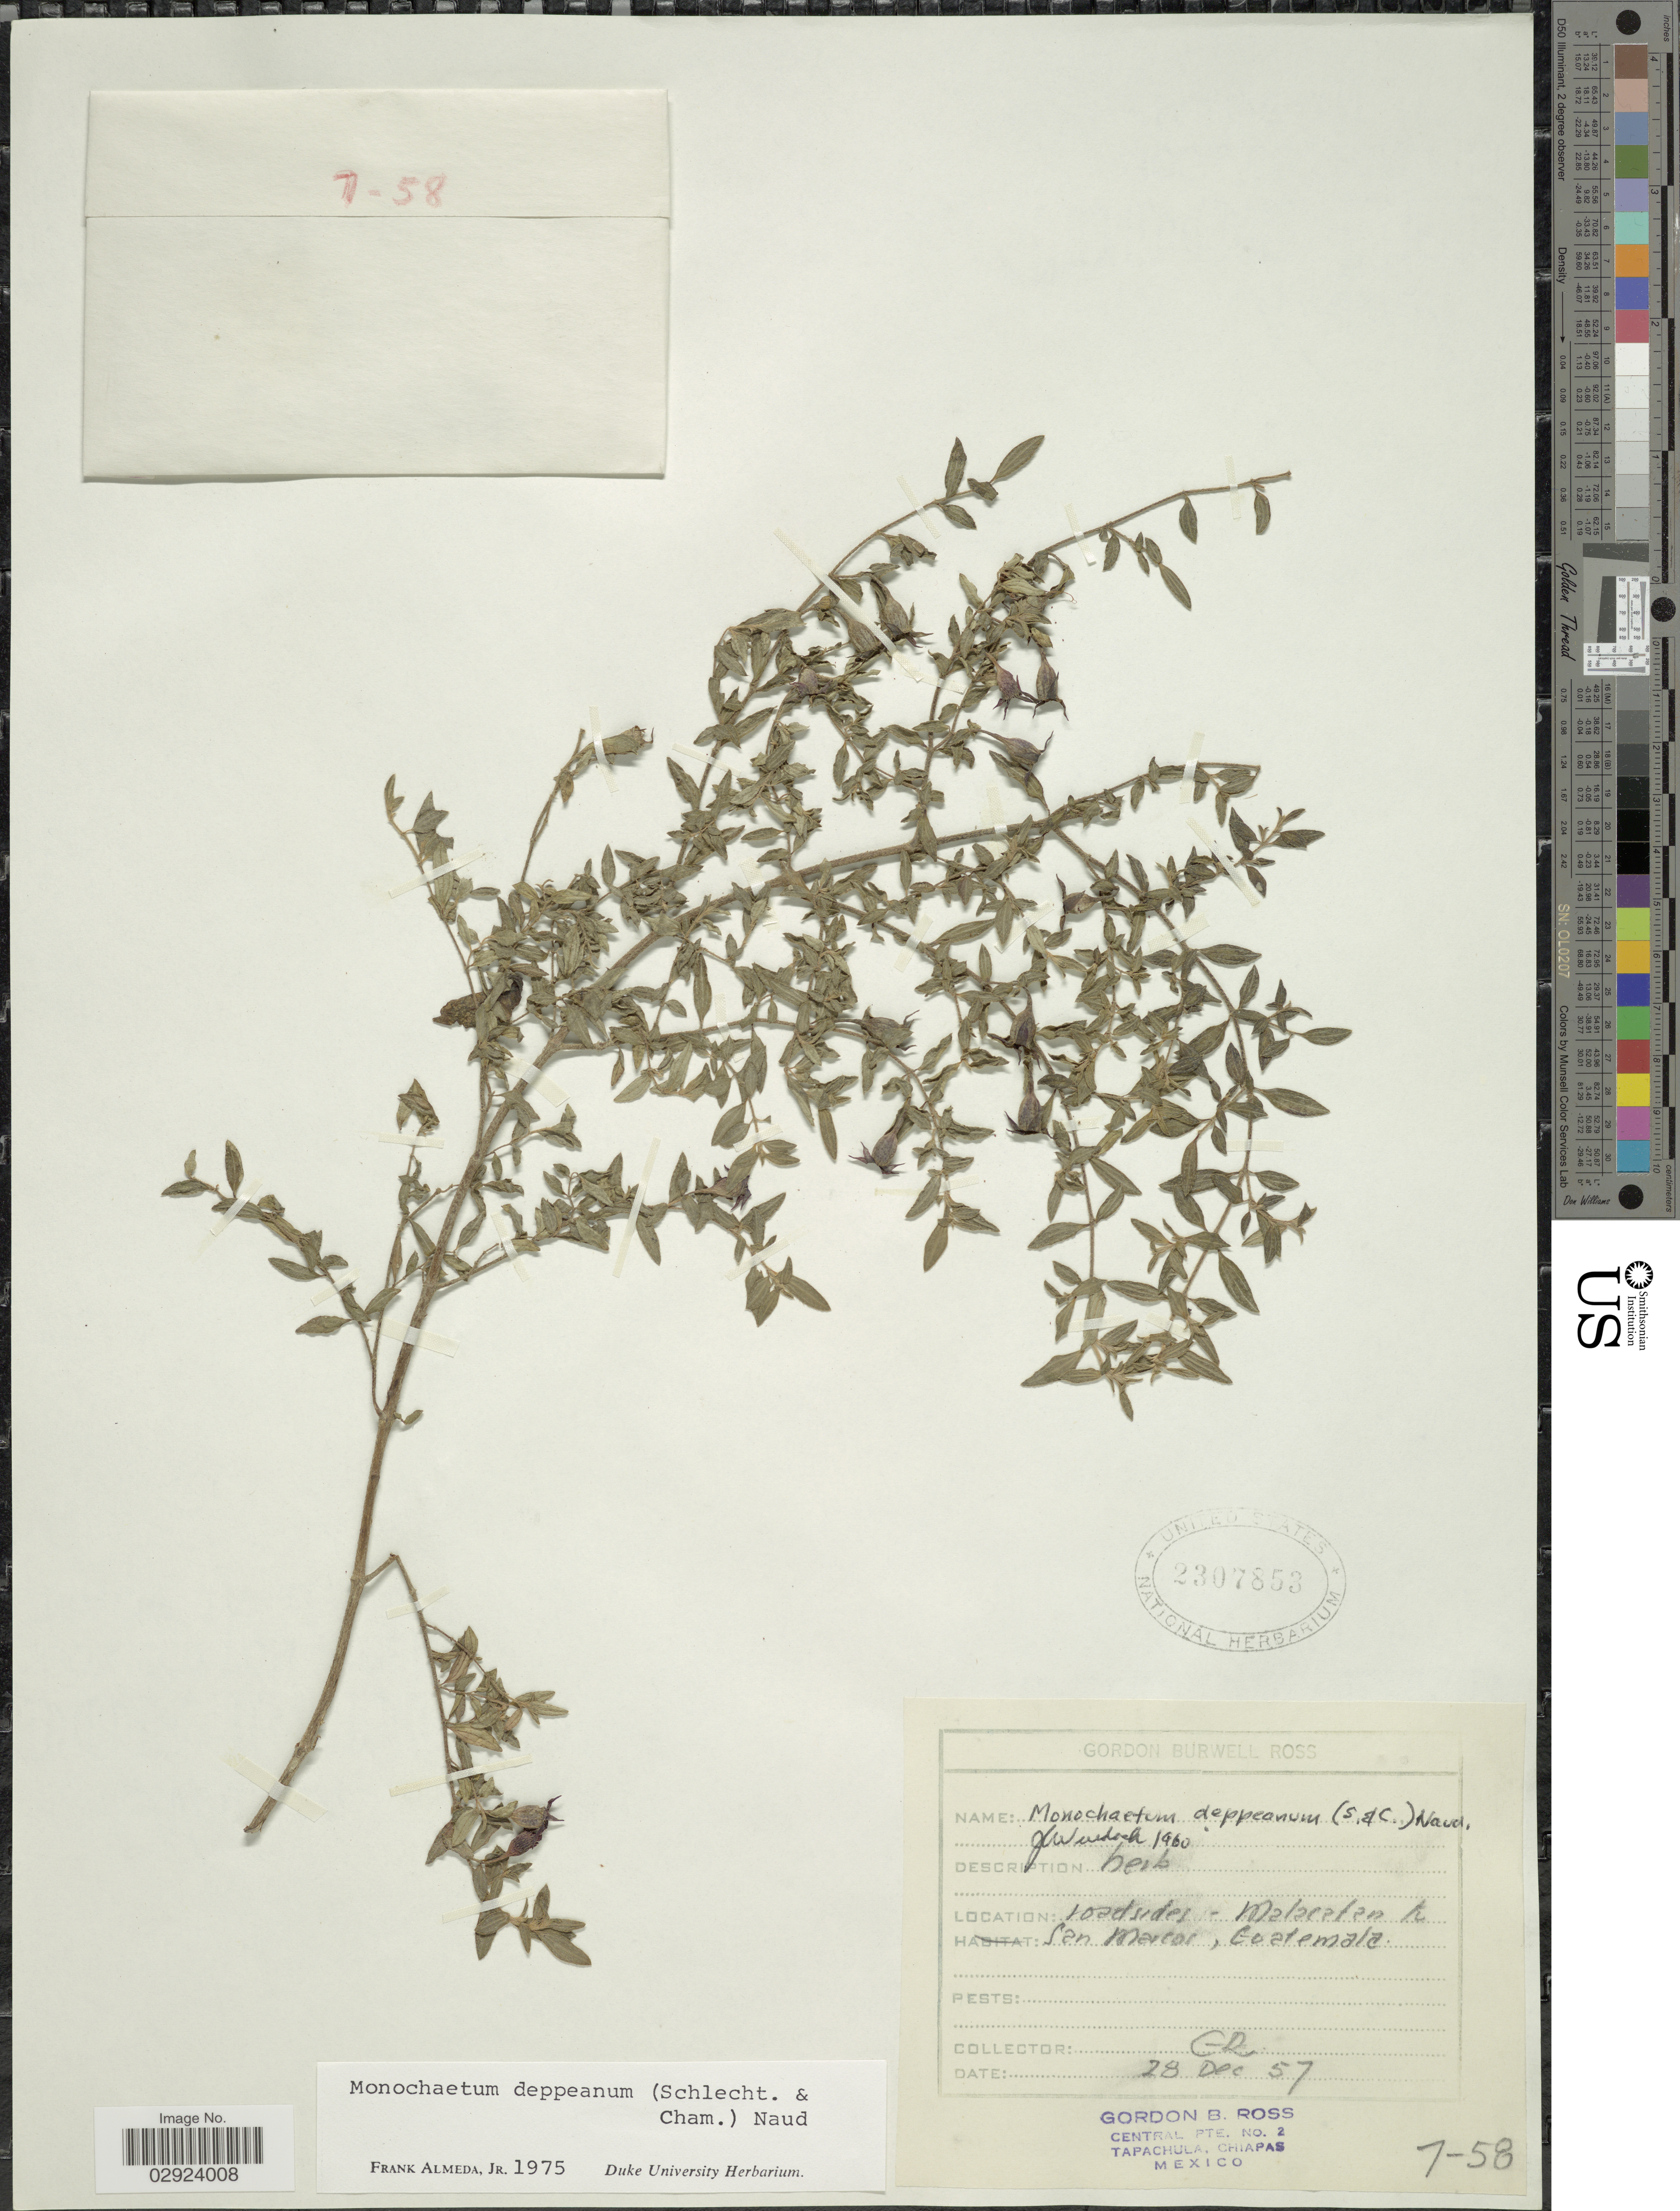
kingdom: Plantae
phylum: Tracheophyta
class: Magnoliopsida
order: Myrtales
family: Melastomataceae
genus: Monochaetum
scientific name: Monochaetum deppeanum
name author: (Schltdl. & Cham.) Naudin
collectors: G. B. Ross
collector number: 7-58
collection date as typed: Transcribed d/m/y: 28/12/57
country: Guatemala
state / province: San Marcos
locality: Roadsides - Malacatan K.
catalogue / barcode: US 2307853